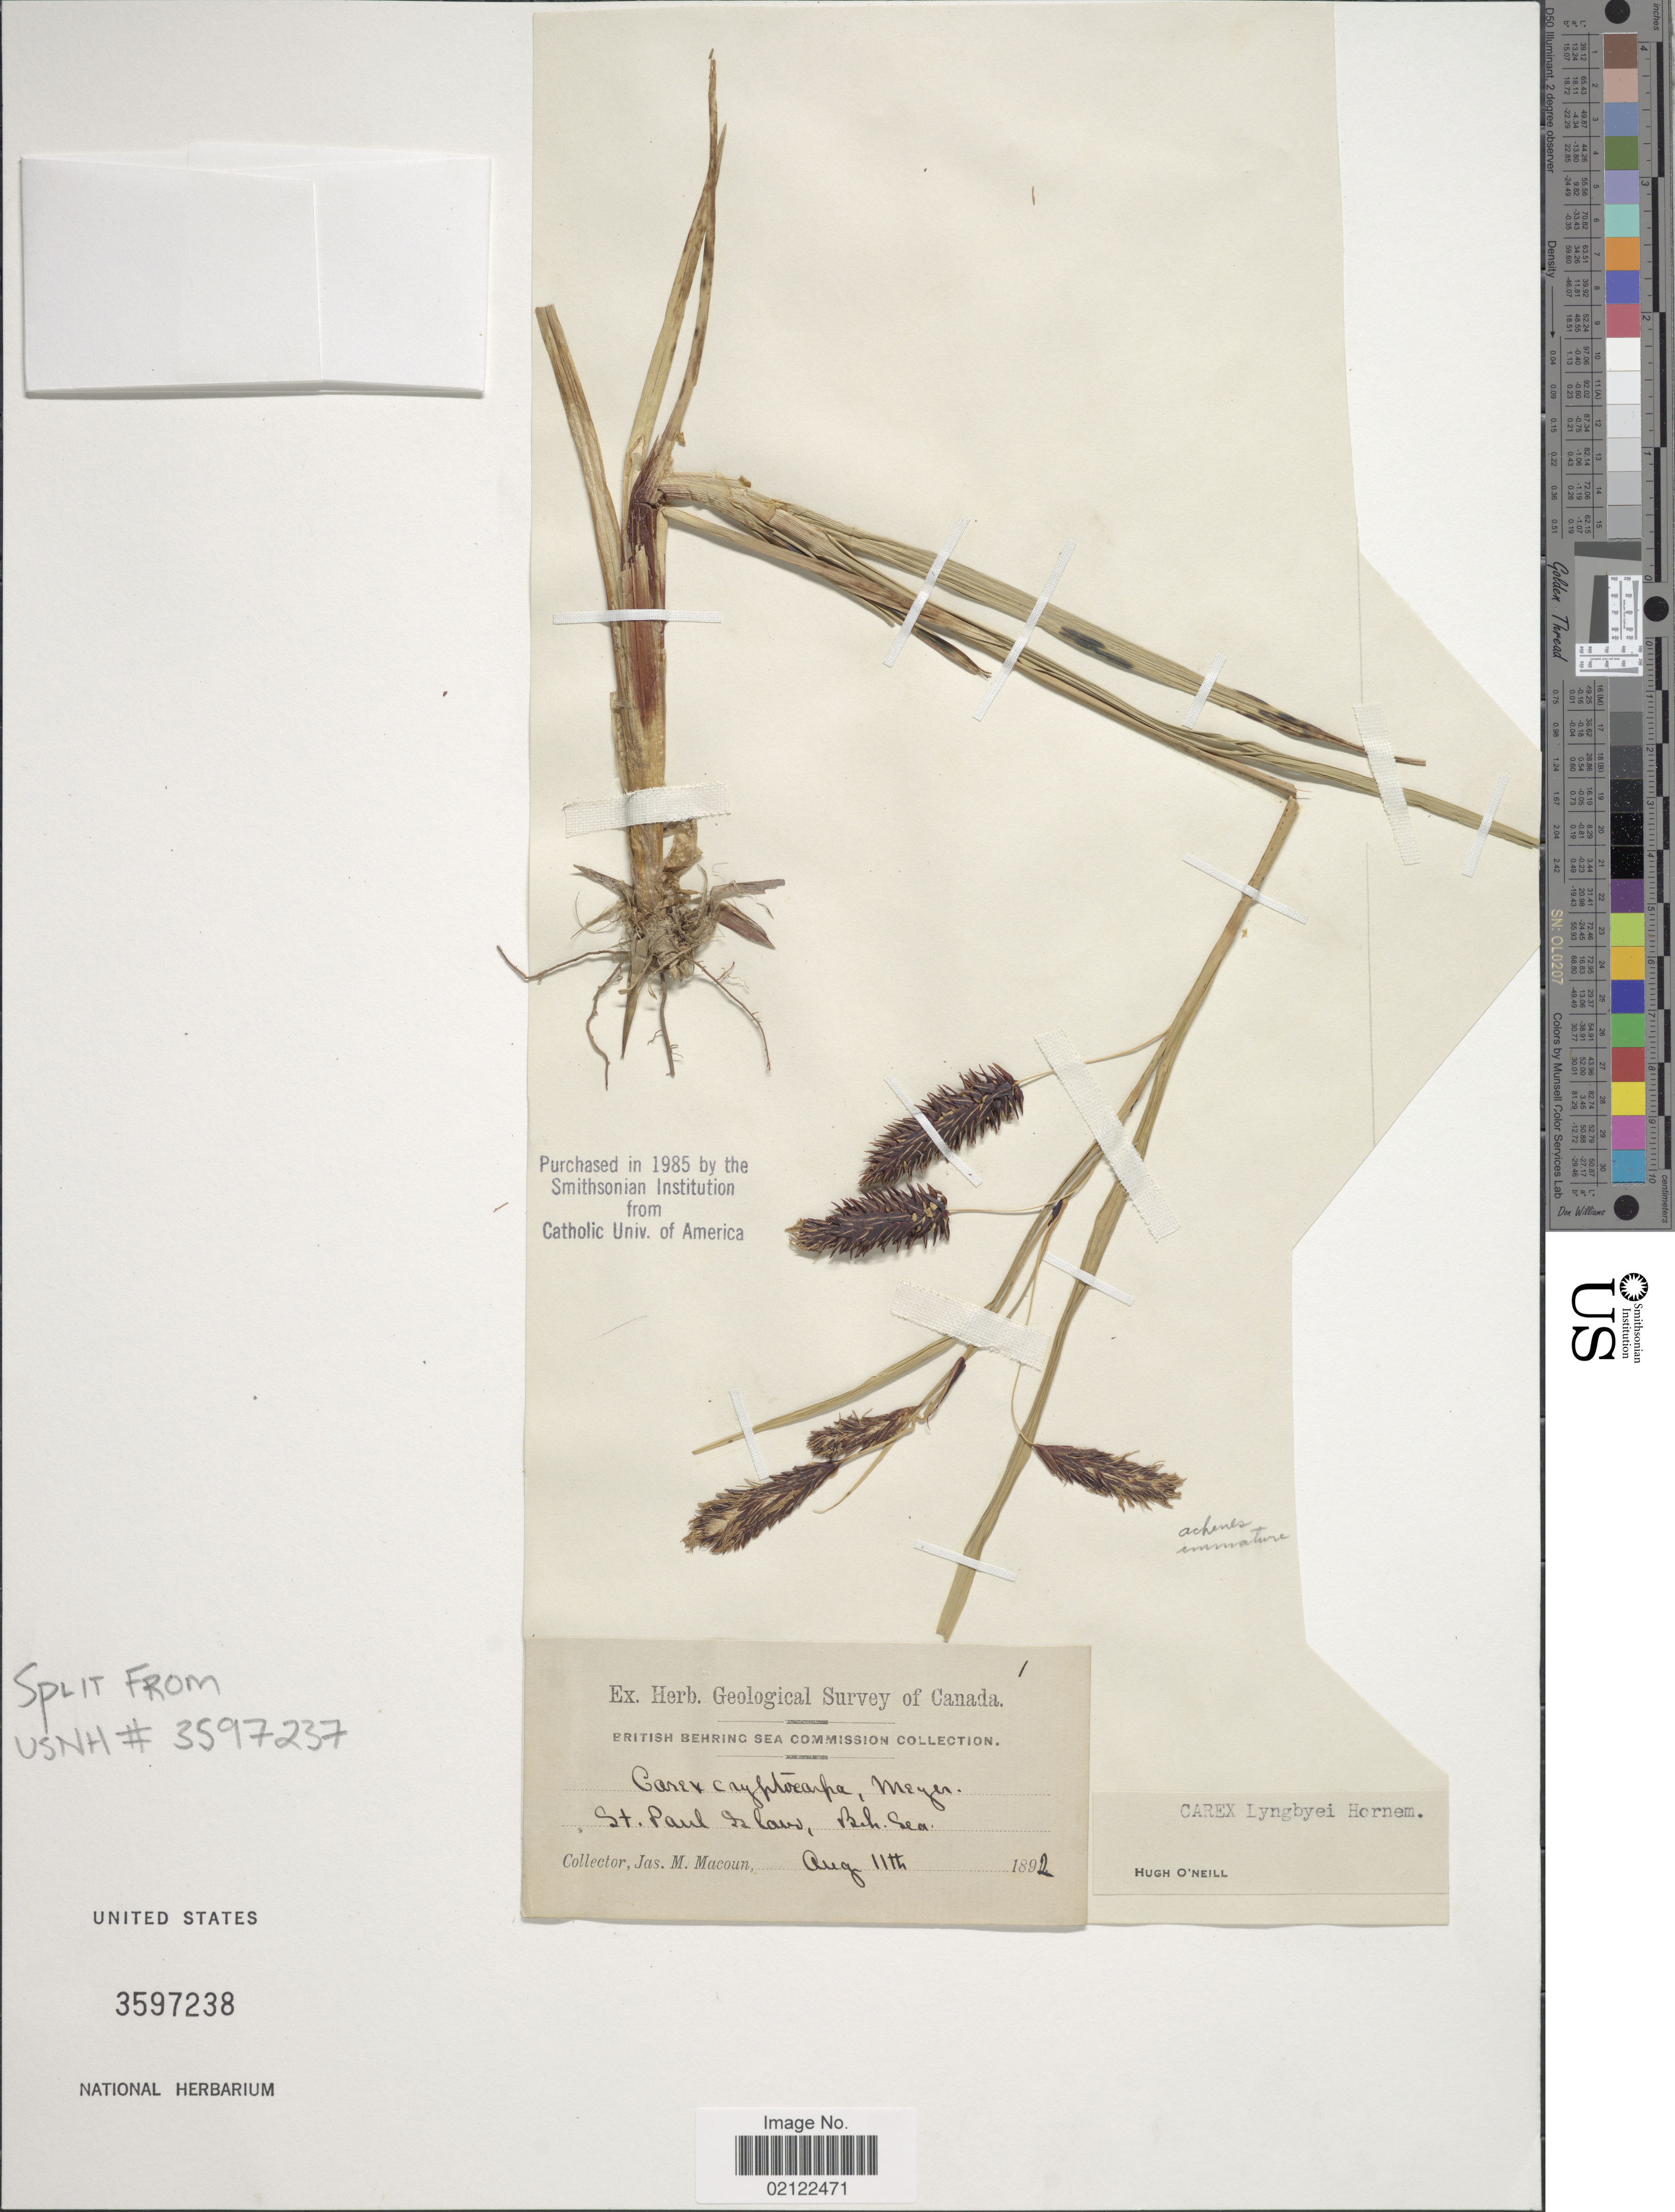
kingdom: Plantae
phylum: Tracheophyta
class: Liliopsida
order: Poales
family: Cyperaceae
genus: Carex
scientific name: Carex lyngbyei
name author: Hornem.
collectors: J. M. Macoun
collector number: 1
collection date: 1892-08-11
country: United States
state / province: Alaska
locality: St. Paul Island, Beh. Sea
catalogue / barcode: US 3597238